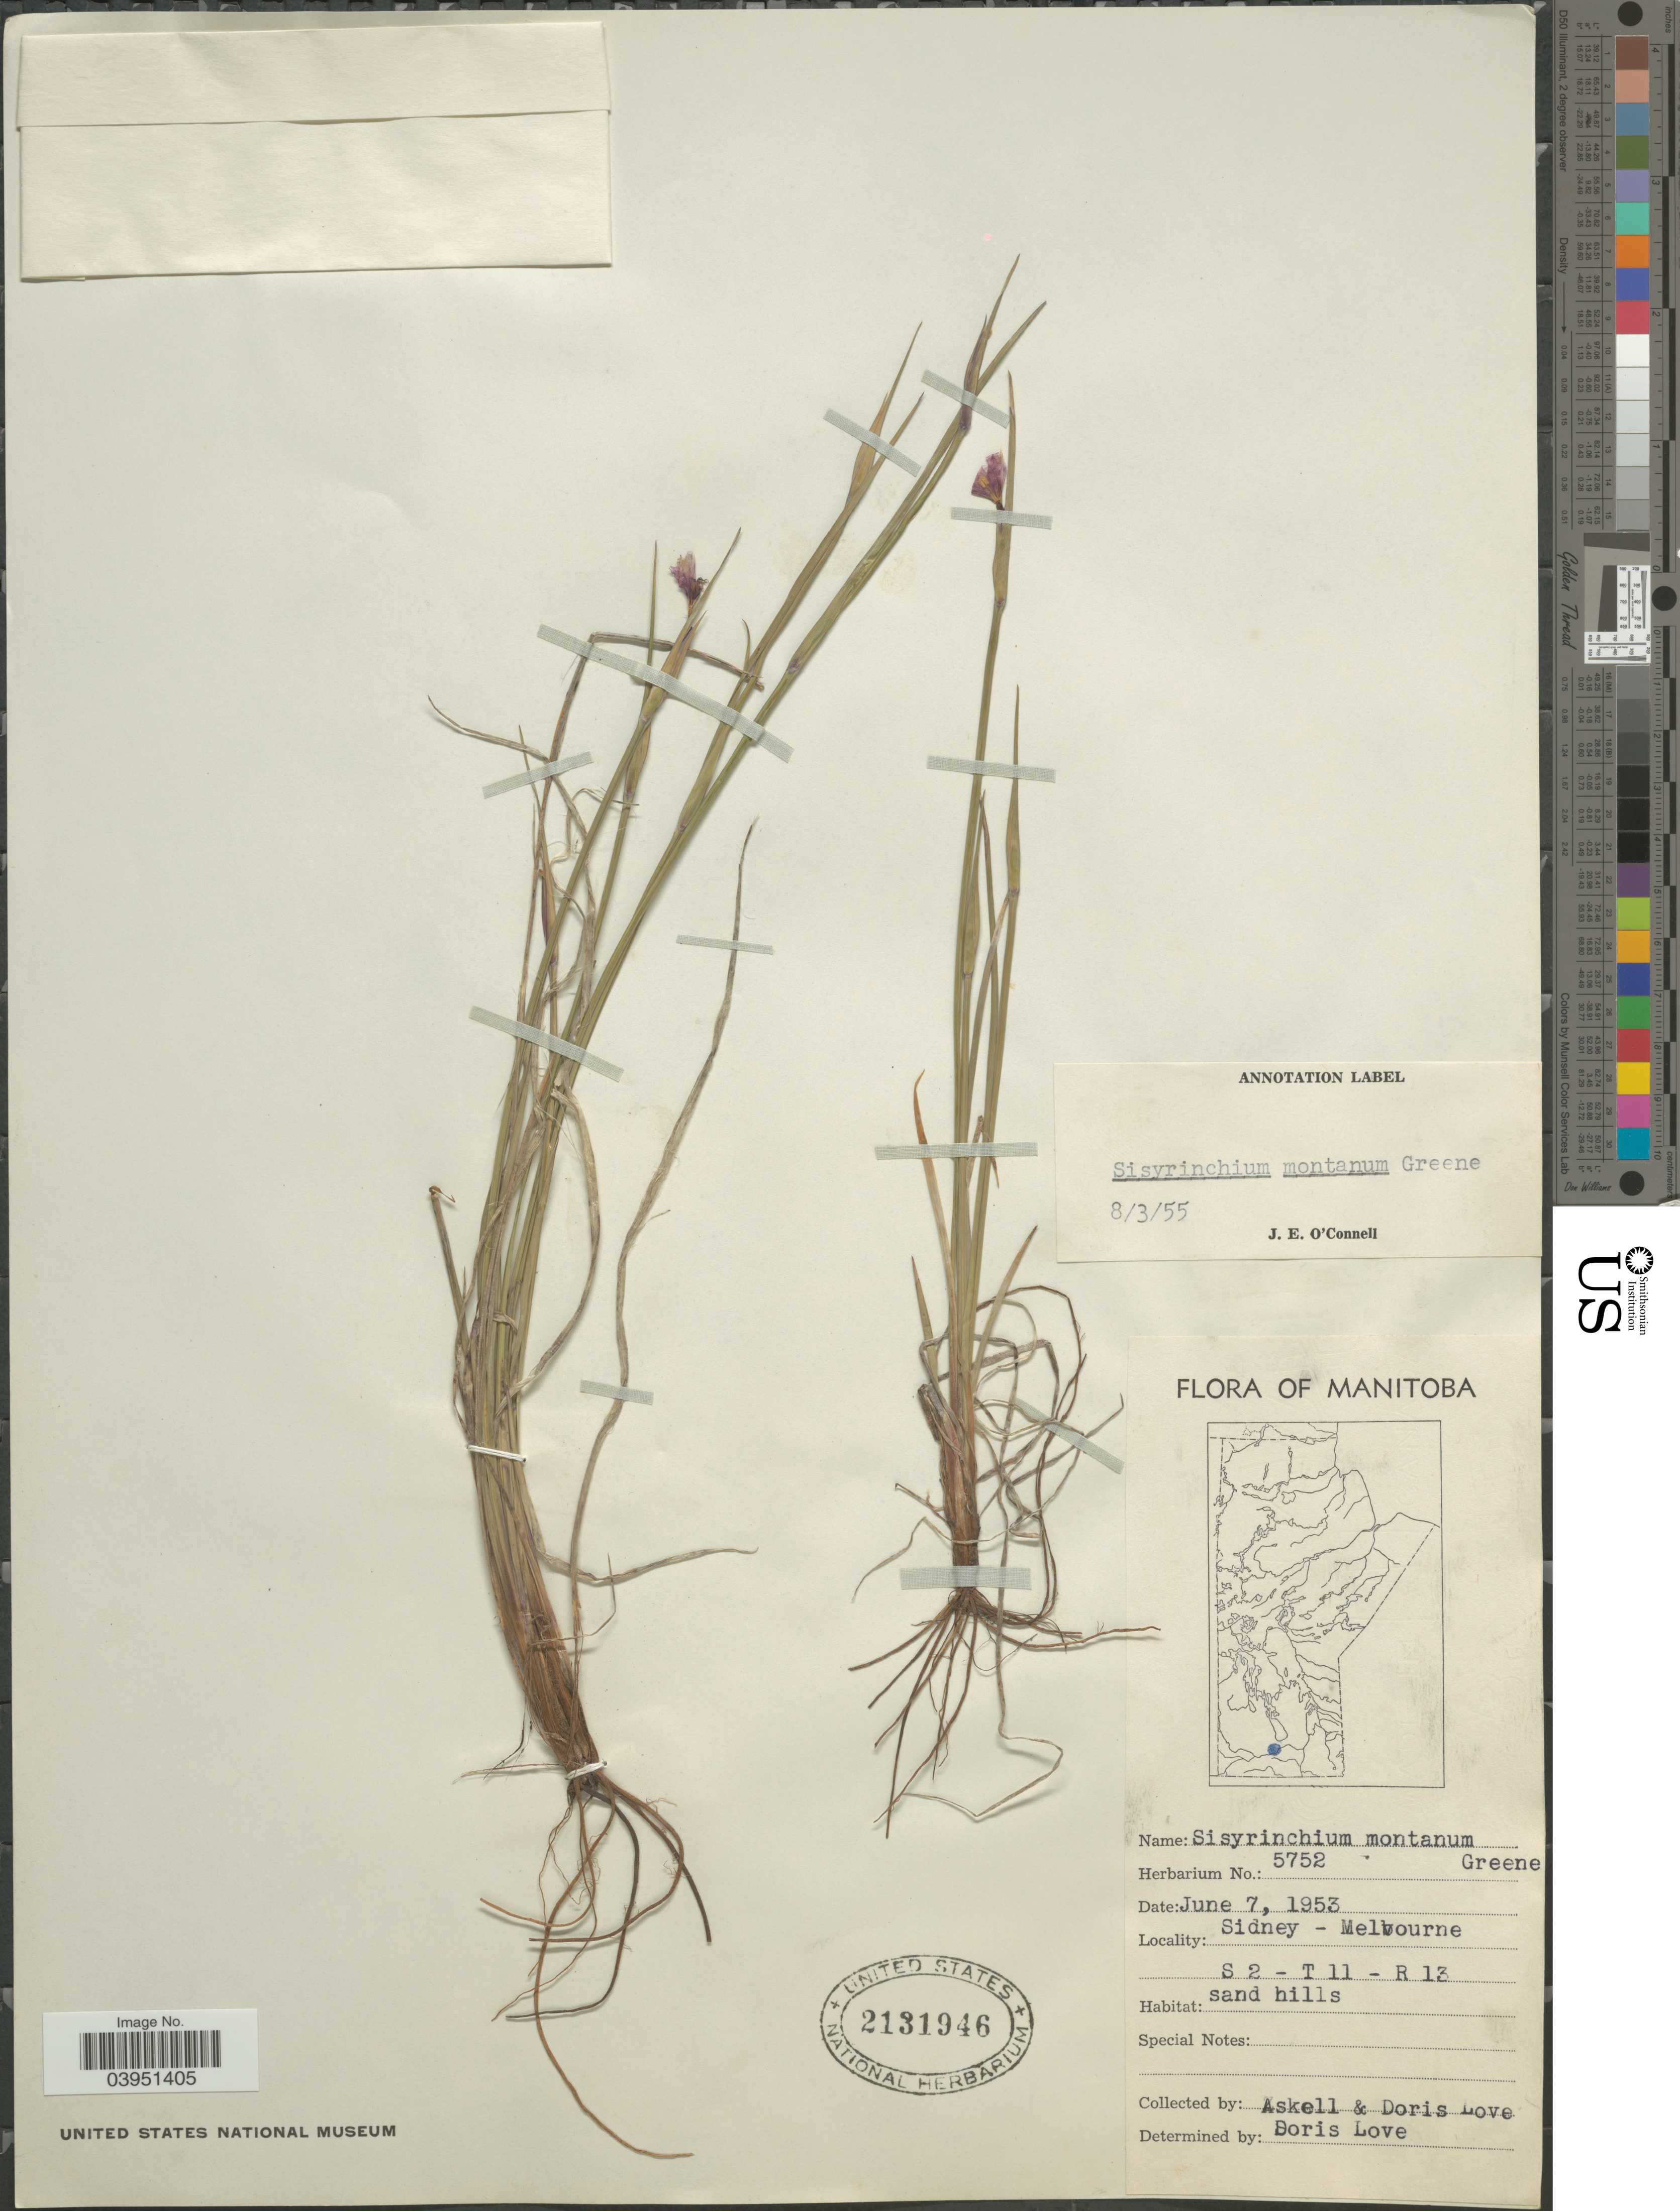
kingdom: Plantae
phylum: Tracheophyta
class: Liliopsida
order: Asparagales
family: Iridaceae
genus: Sisyrinchium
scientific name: Sisyrinchium montanum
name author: Greene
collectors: -. Askell & D. Löve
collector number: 5752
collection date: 1953-06-07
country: Canada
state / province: Manitoba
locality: Sidney - Melbourne. S 2 - T 11 - R 13.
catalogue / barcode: US 2131946